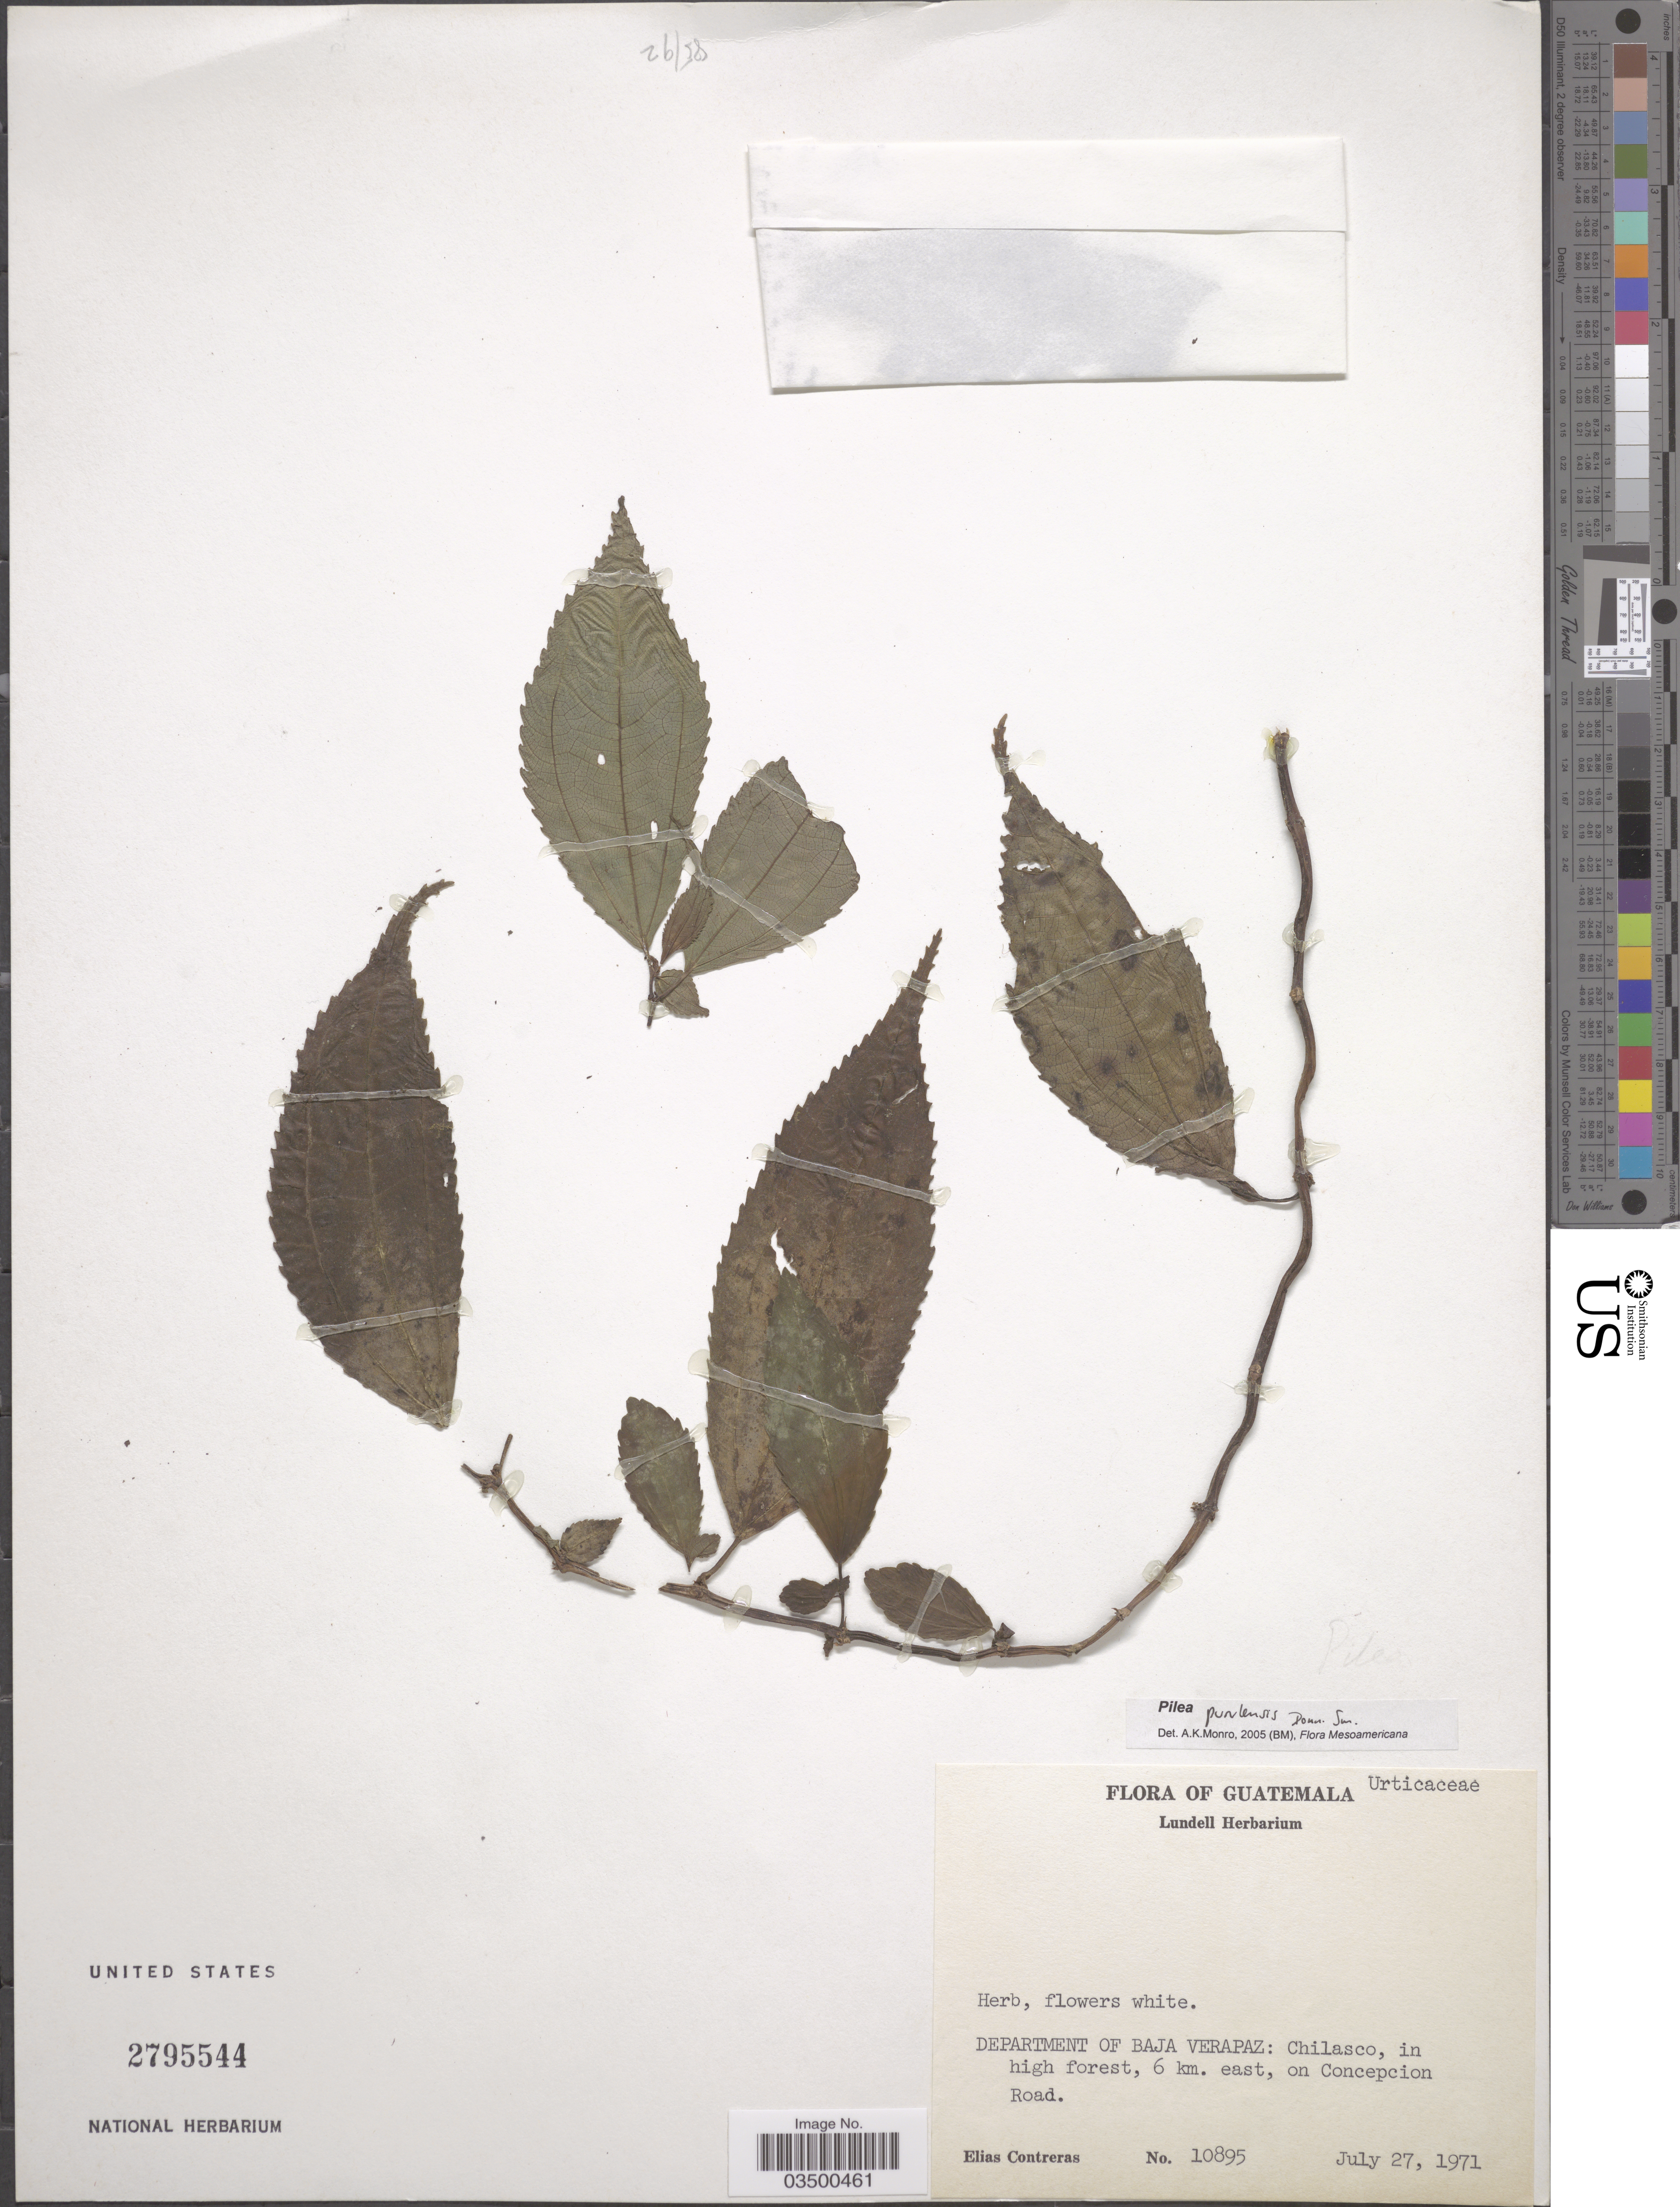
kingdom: Plantae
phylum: Tracheophyta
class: Magnoliopsida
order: Rosales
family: Urticaceae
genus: Pilea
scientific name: Pilea purulensis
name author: Donn. Sm.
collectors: E. Contreras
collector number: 10895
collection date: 1971-07-27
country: Guatemala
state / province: Baja Verapaz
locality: Department of Baja Verapaz: Chilasco, in high forest, 6 km. east, on Concepcion Road.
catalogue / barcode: US 2795544